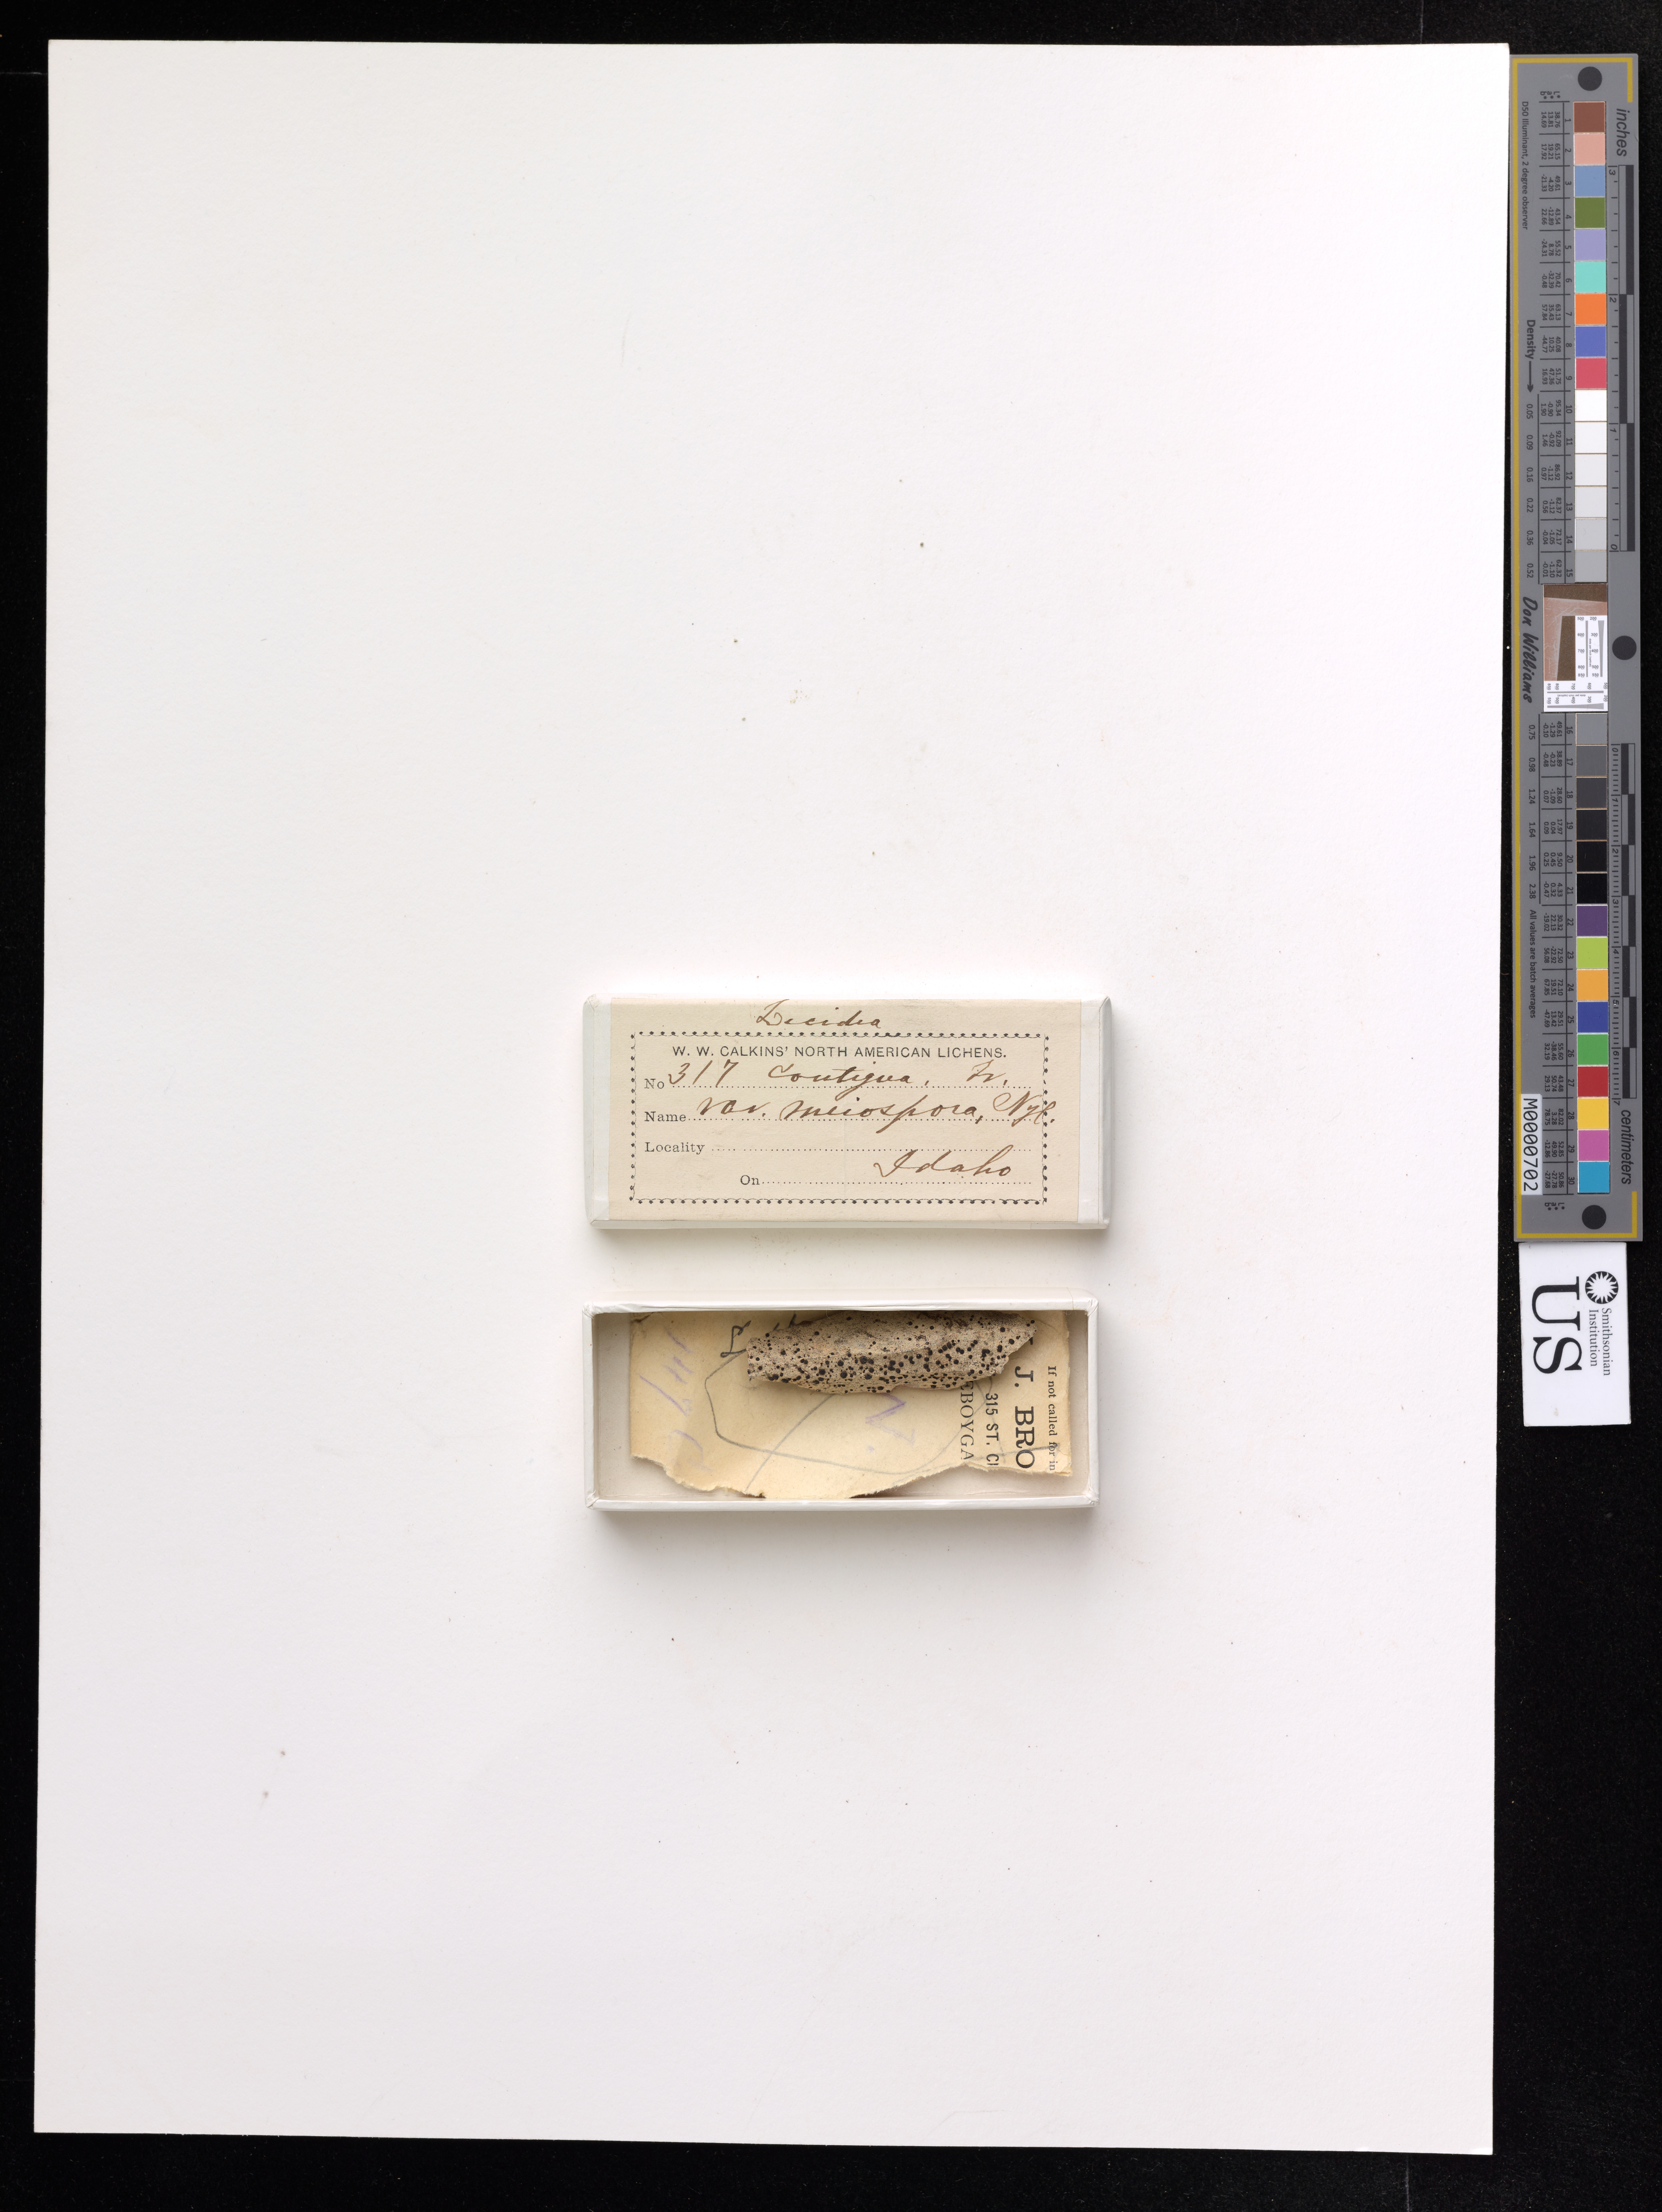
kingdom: Fungi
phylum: Ascomycota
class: Lecanoromycetes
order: Lecideales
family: Lecideaceae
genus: Lecidea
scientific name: Lecidea contigua var. meiospora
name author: Nyl.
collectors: W. Calkins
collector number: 317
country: United States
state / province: Idaho